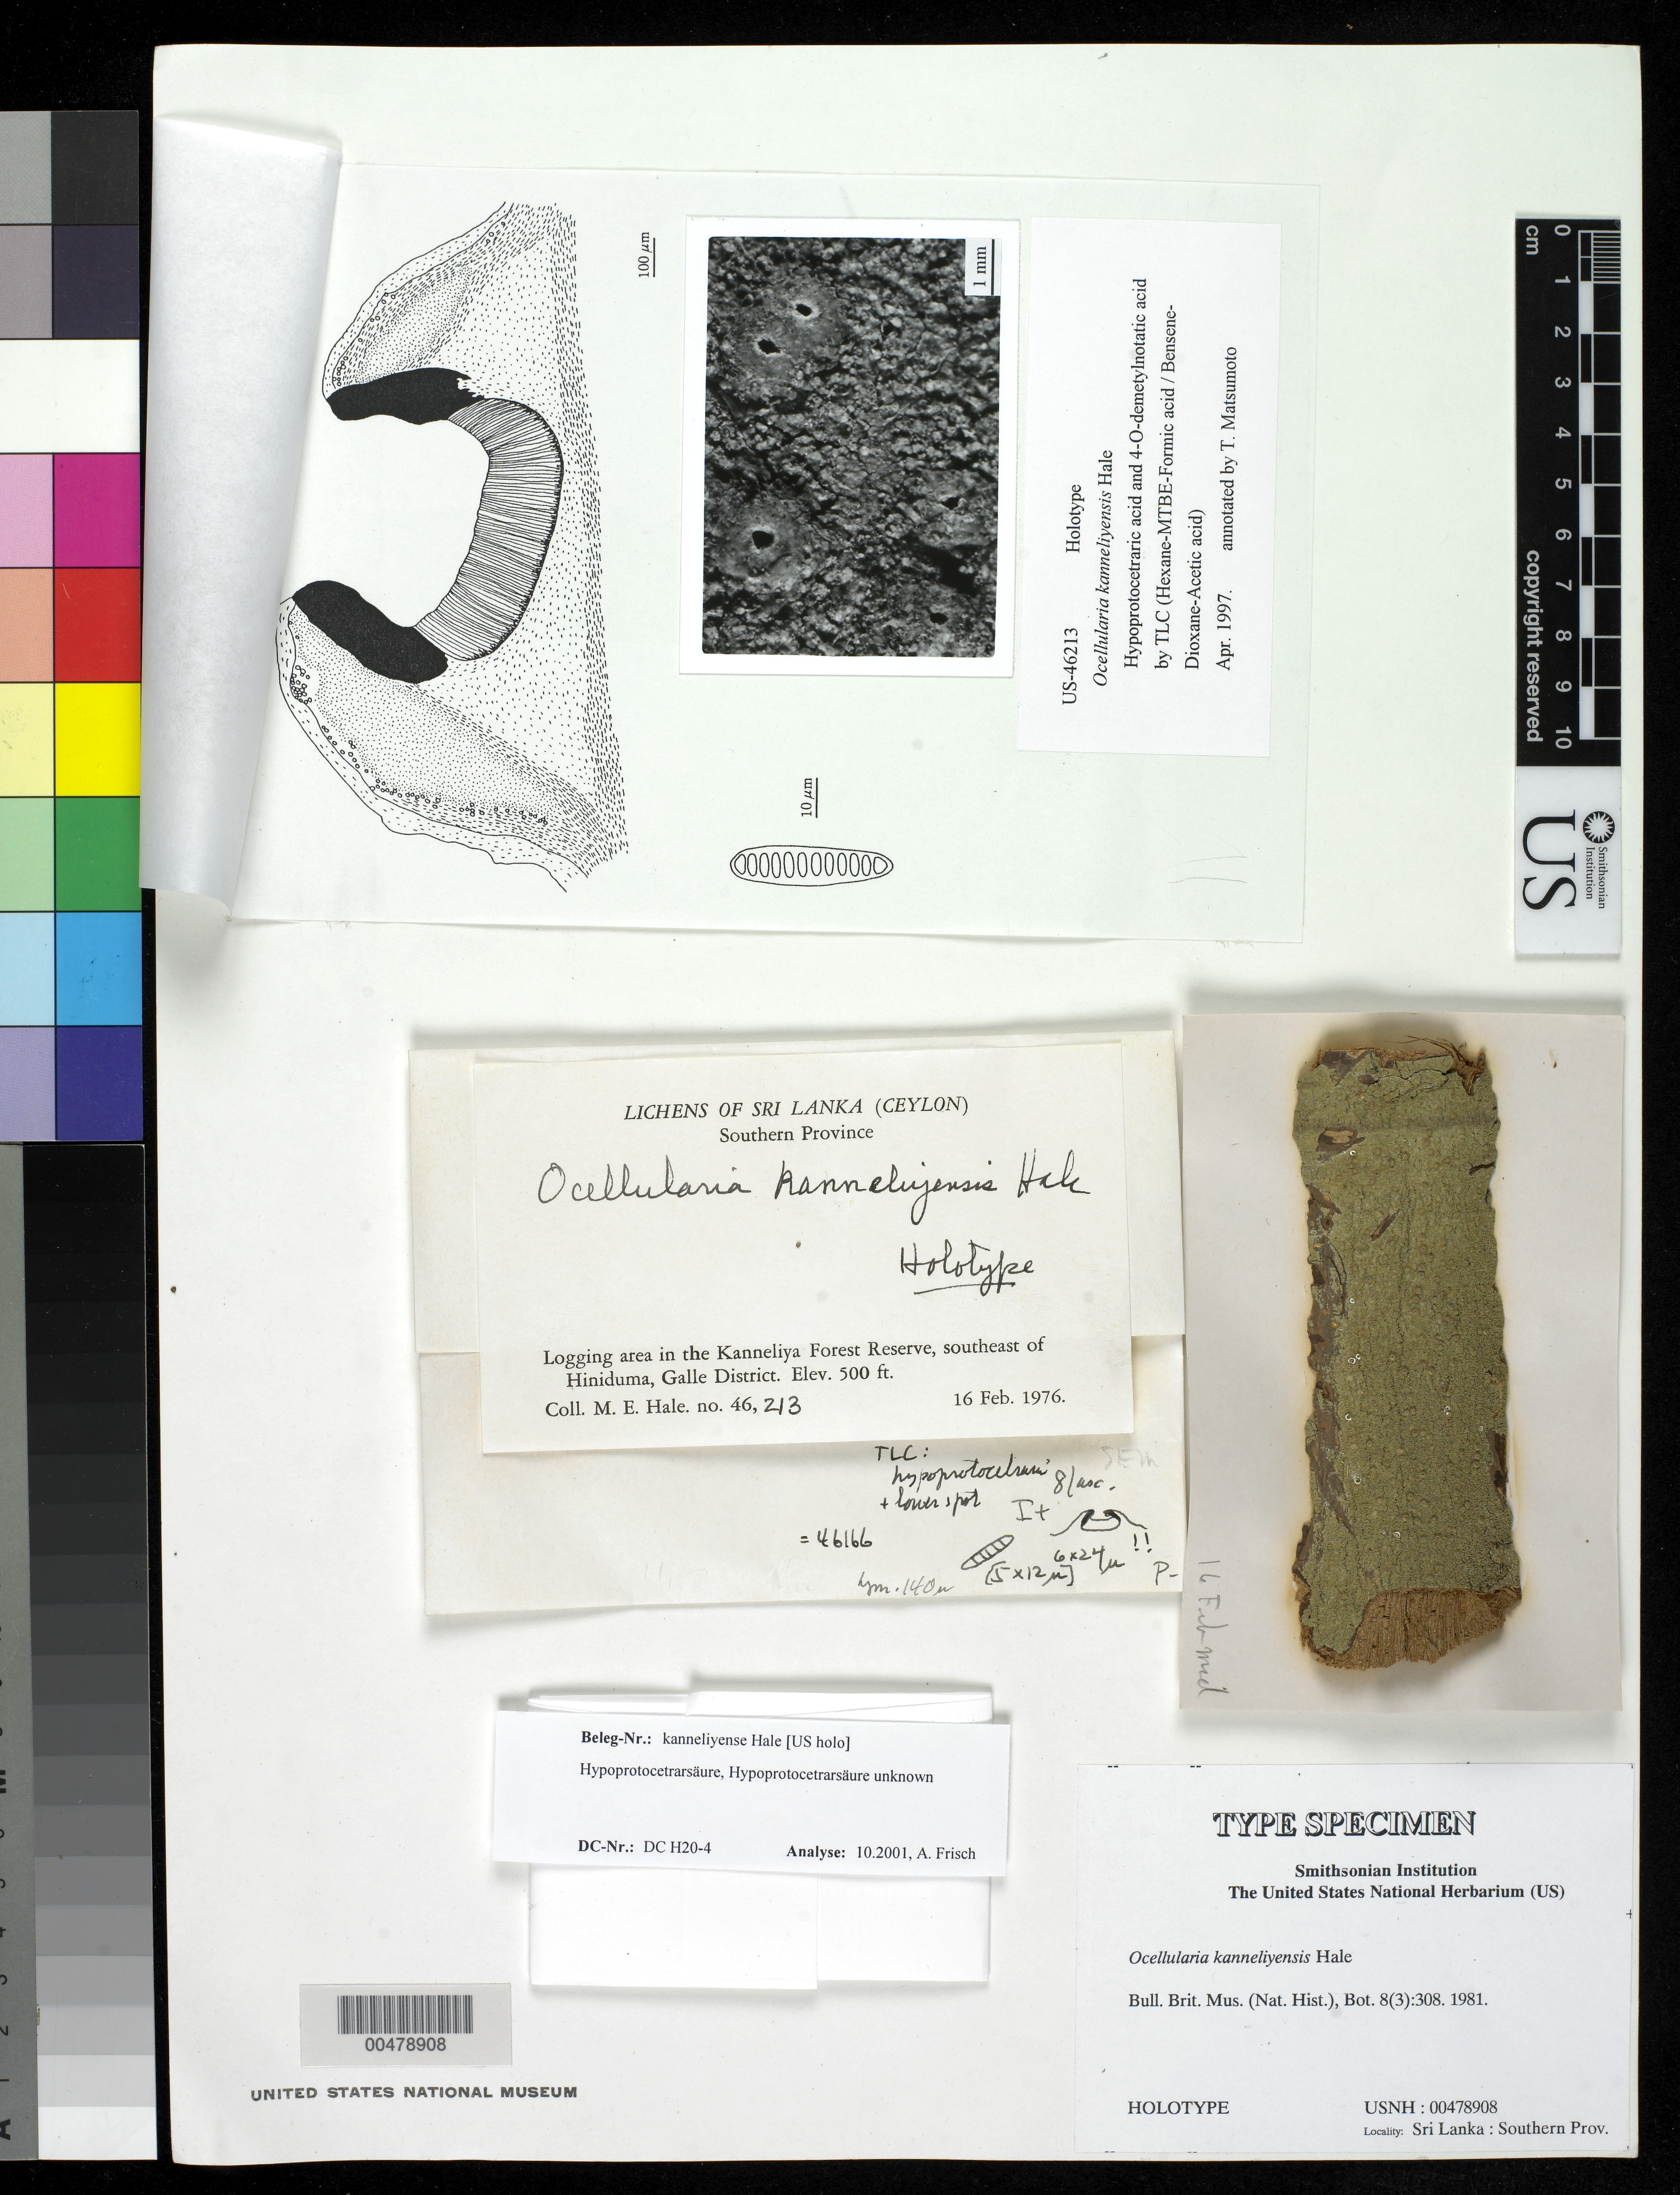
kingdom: Fungi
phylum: Ascomycota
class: Lecanoromycetes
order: Ostropales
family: Graphidaceae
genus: Ocellularia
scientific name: Ocellularia kanneliyensis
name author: Hale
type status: Holotype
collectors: M. Hale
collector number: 46213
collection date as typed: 16 Feb 1976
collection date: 1976-02-16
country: Sri Lanka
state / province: Southern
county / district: Galle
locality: Logging area in Kanneliya Forest Reserve, SE of Hiniduma.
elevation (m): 152